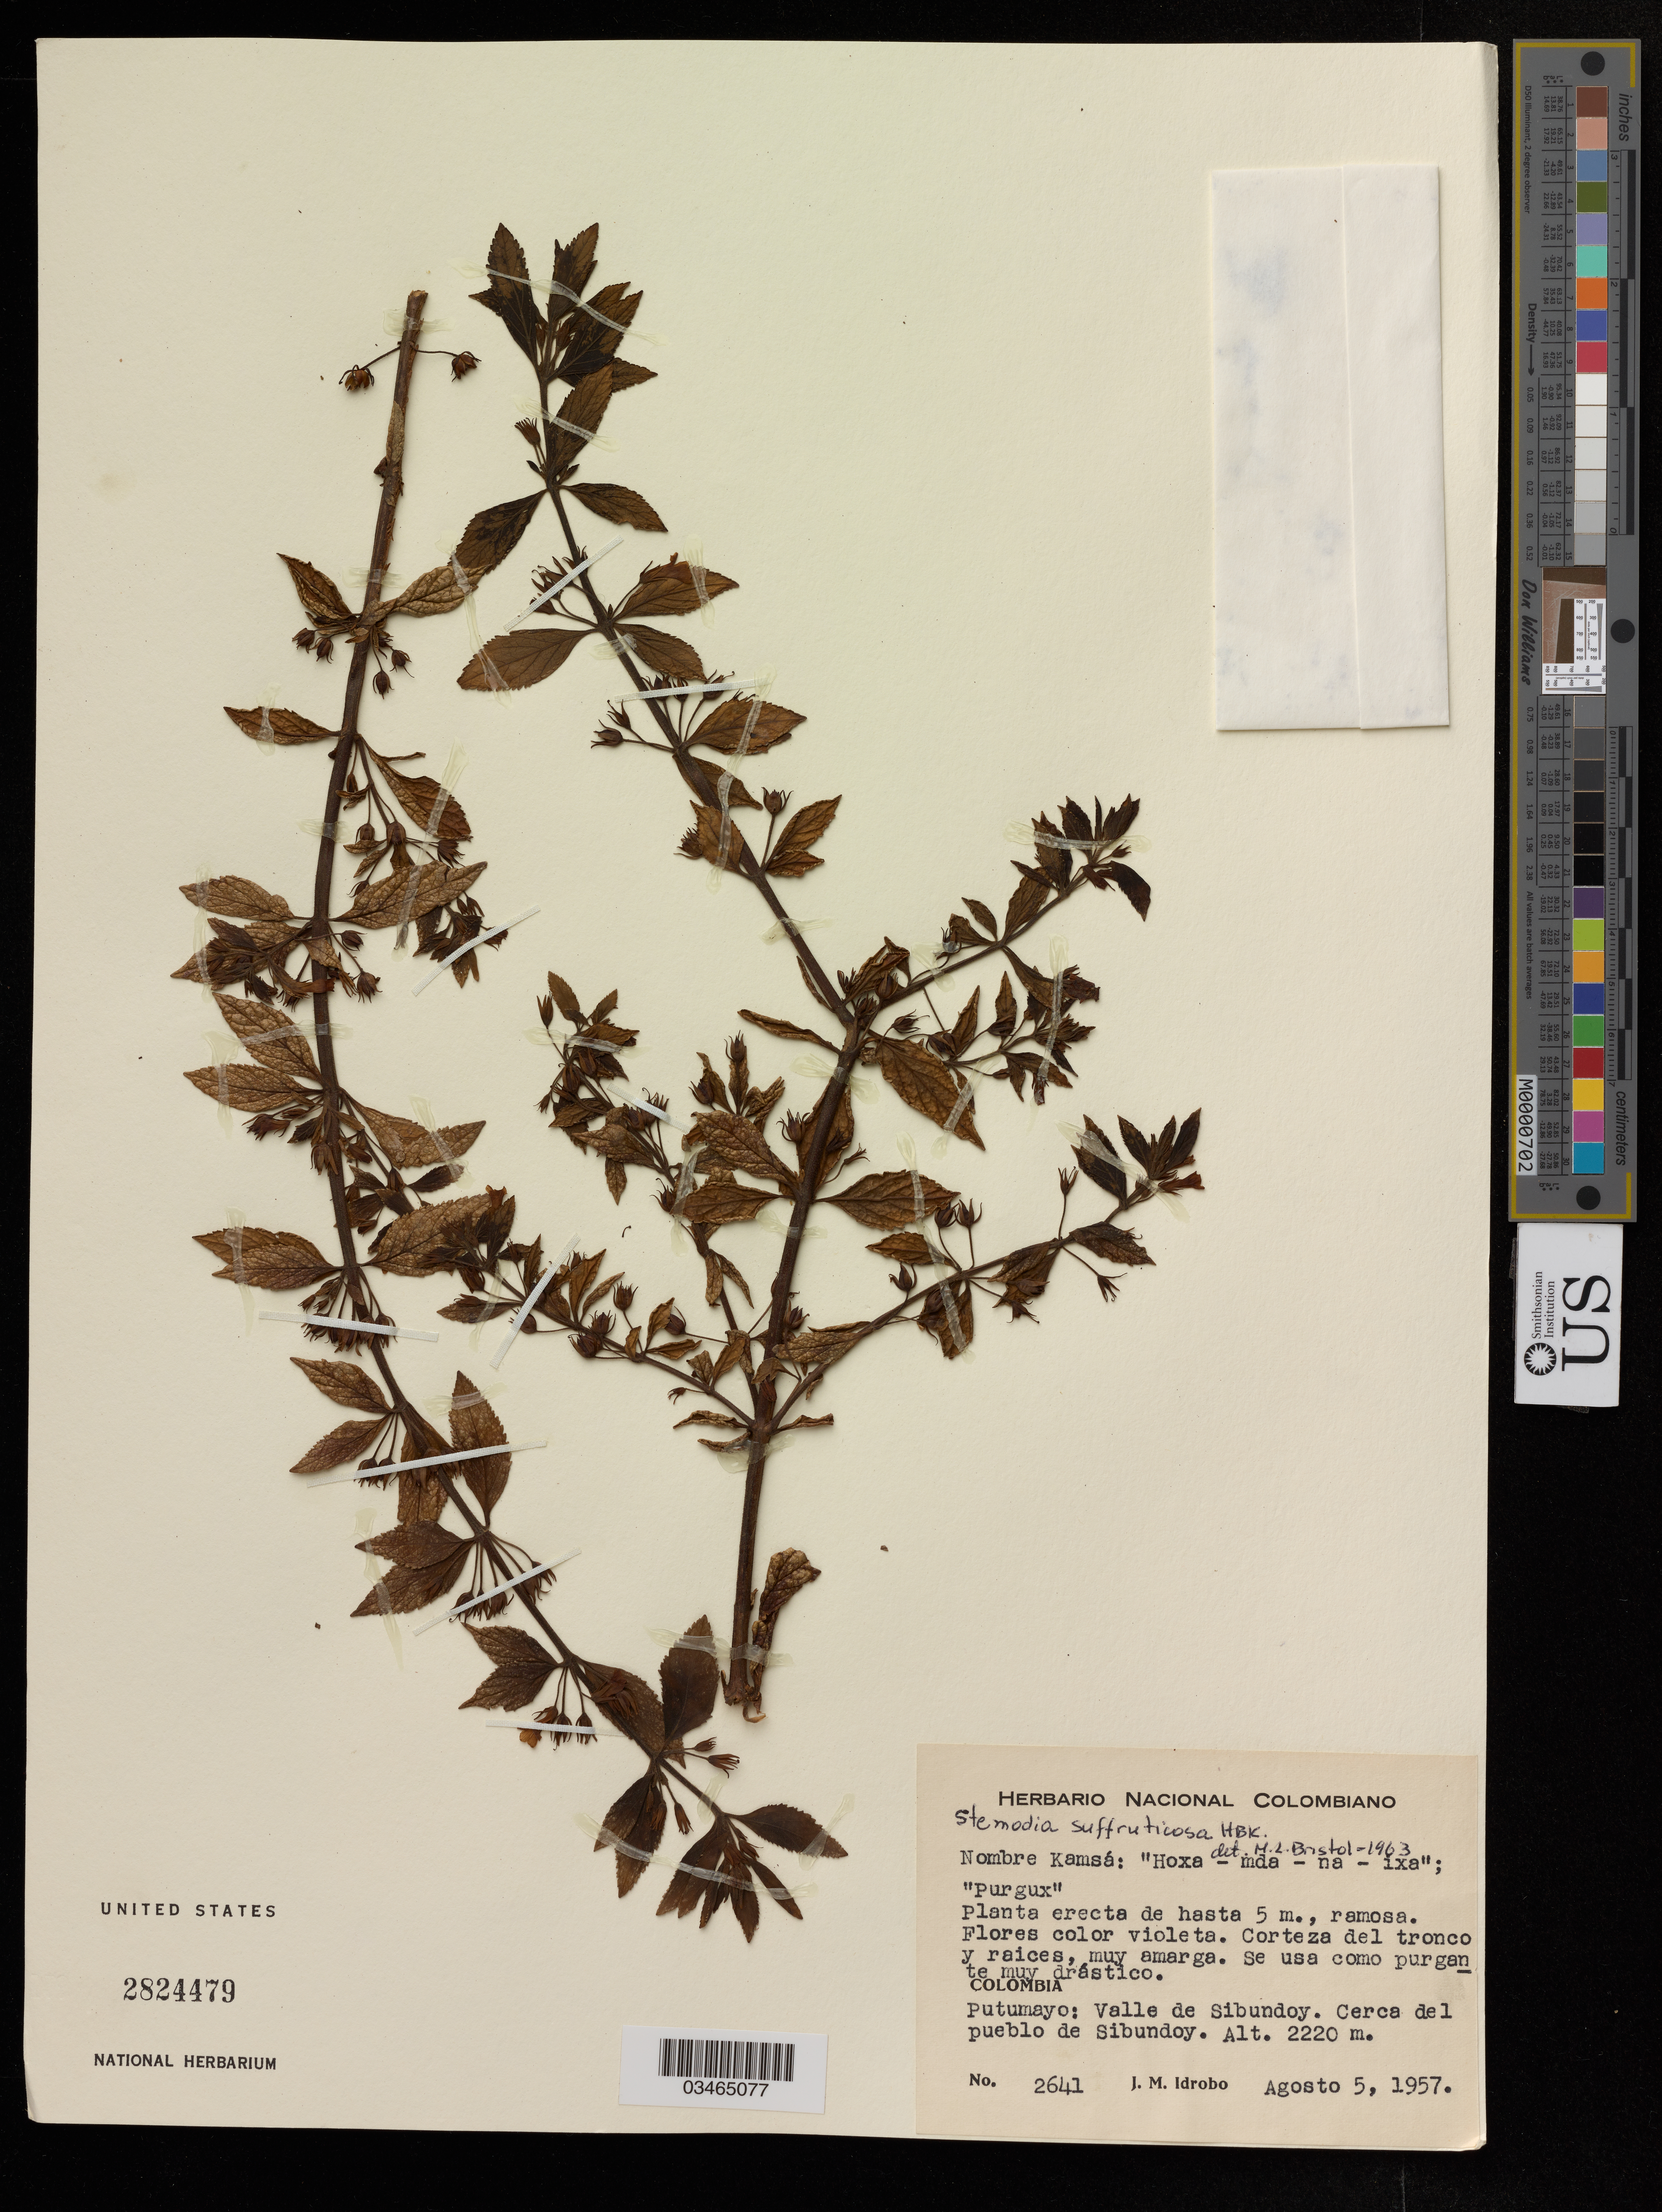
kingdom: Plantae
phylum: Tracheophyta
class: Magnoliopsida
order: Lamiales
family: Plantaginaceae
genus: Stemodia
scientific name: Stemodia suffruticosa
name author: Kunth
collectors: J. Idrobo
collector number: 2641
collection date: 1957-08-05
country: Colombia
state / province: Putumayo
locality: Putumayo: Valle de Sibundoy, Cerca del pueblo de Sibundoy.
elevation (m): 2220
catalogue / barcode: US 2824479